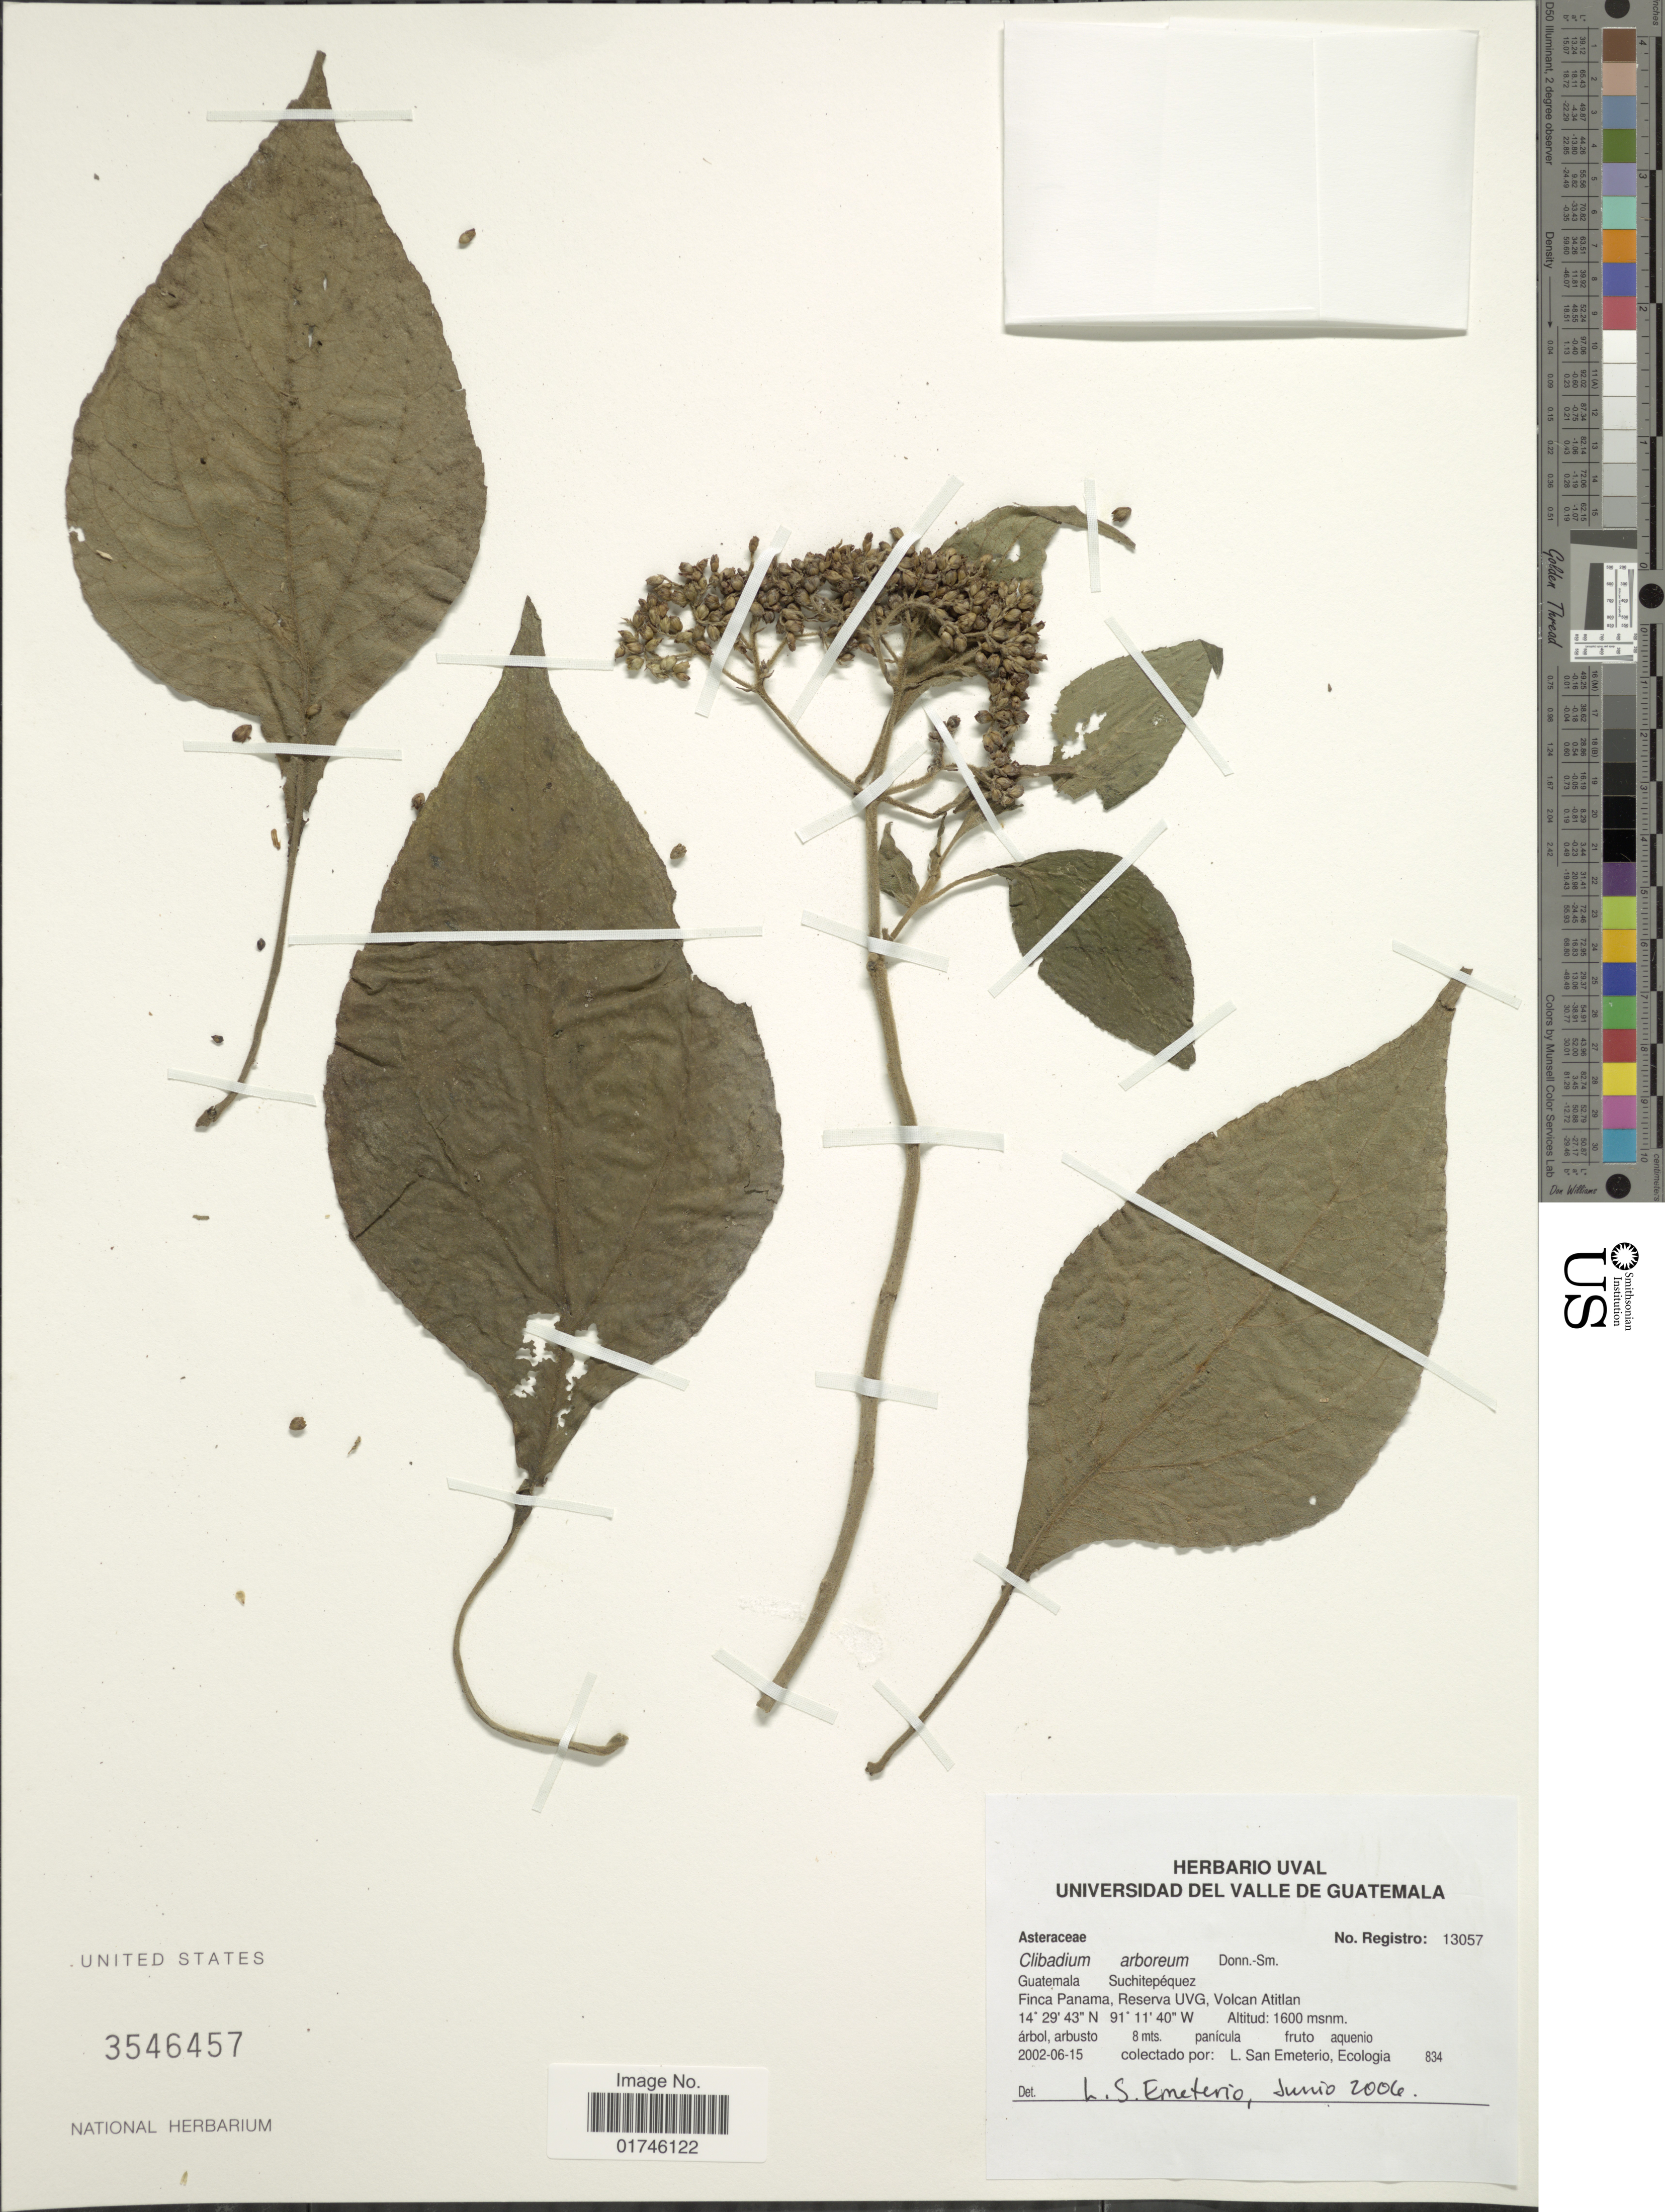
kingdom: Plantae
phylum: Tracheophyta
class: Magnoliopsida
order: Asterales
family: Asteraceae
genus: Clibadium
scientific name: Clibadium arboreum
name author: Donn. Sm.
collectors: L. San Emetario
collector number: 834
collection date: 2002-06-15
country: Guatemala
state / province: Suchitepéquez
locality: Guatemala Suchitepequez, Finca Panama, Reserva UVG, Volcan Atitlan.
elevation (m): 1600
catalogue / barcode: US 3546457